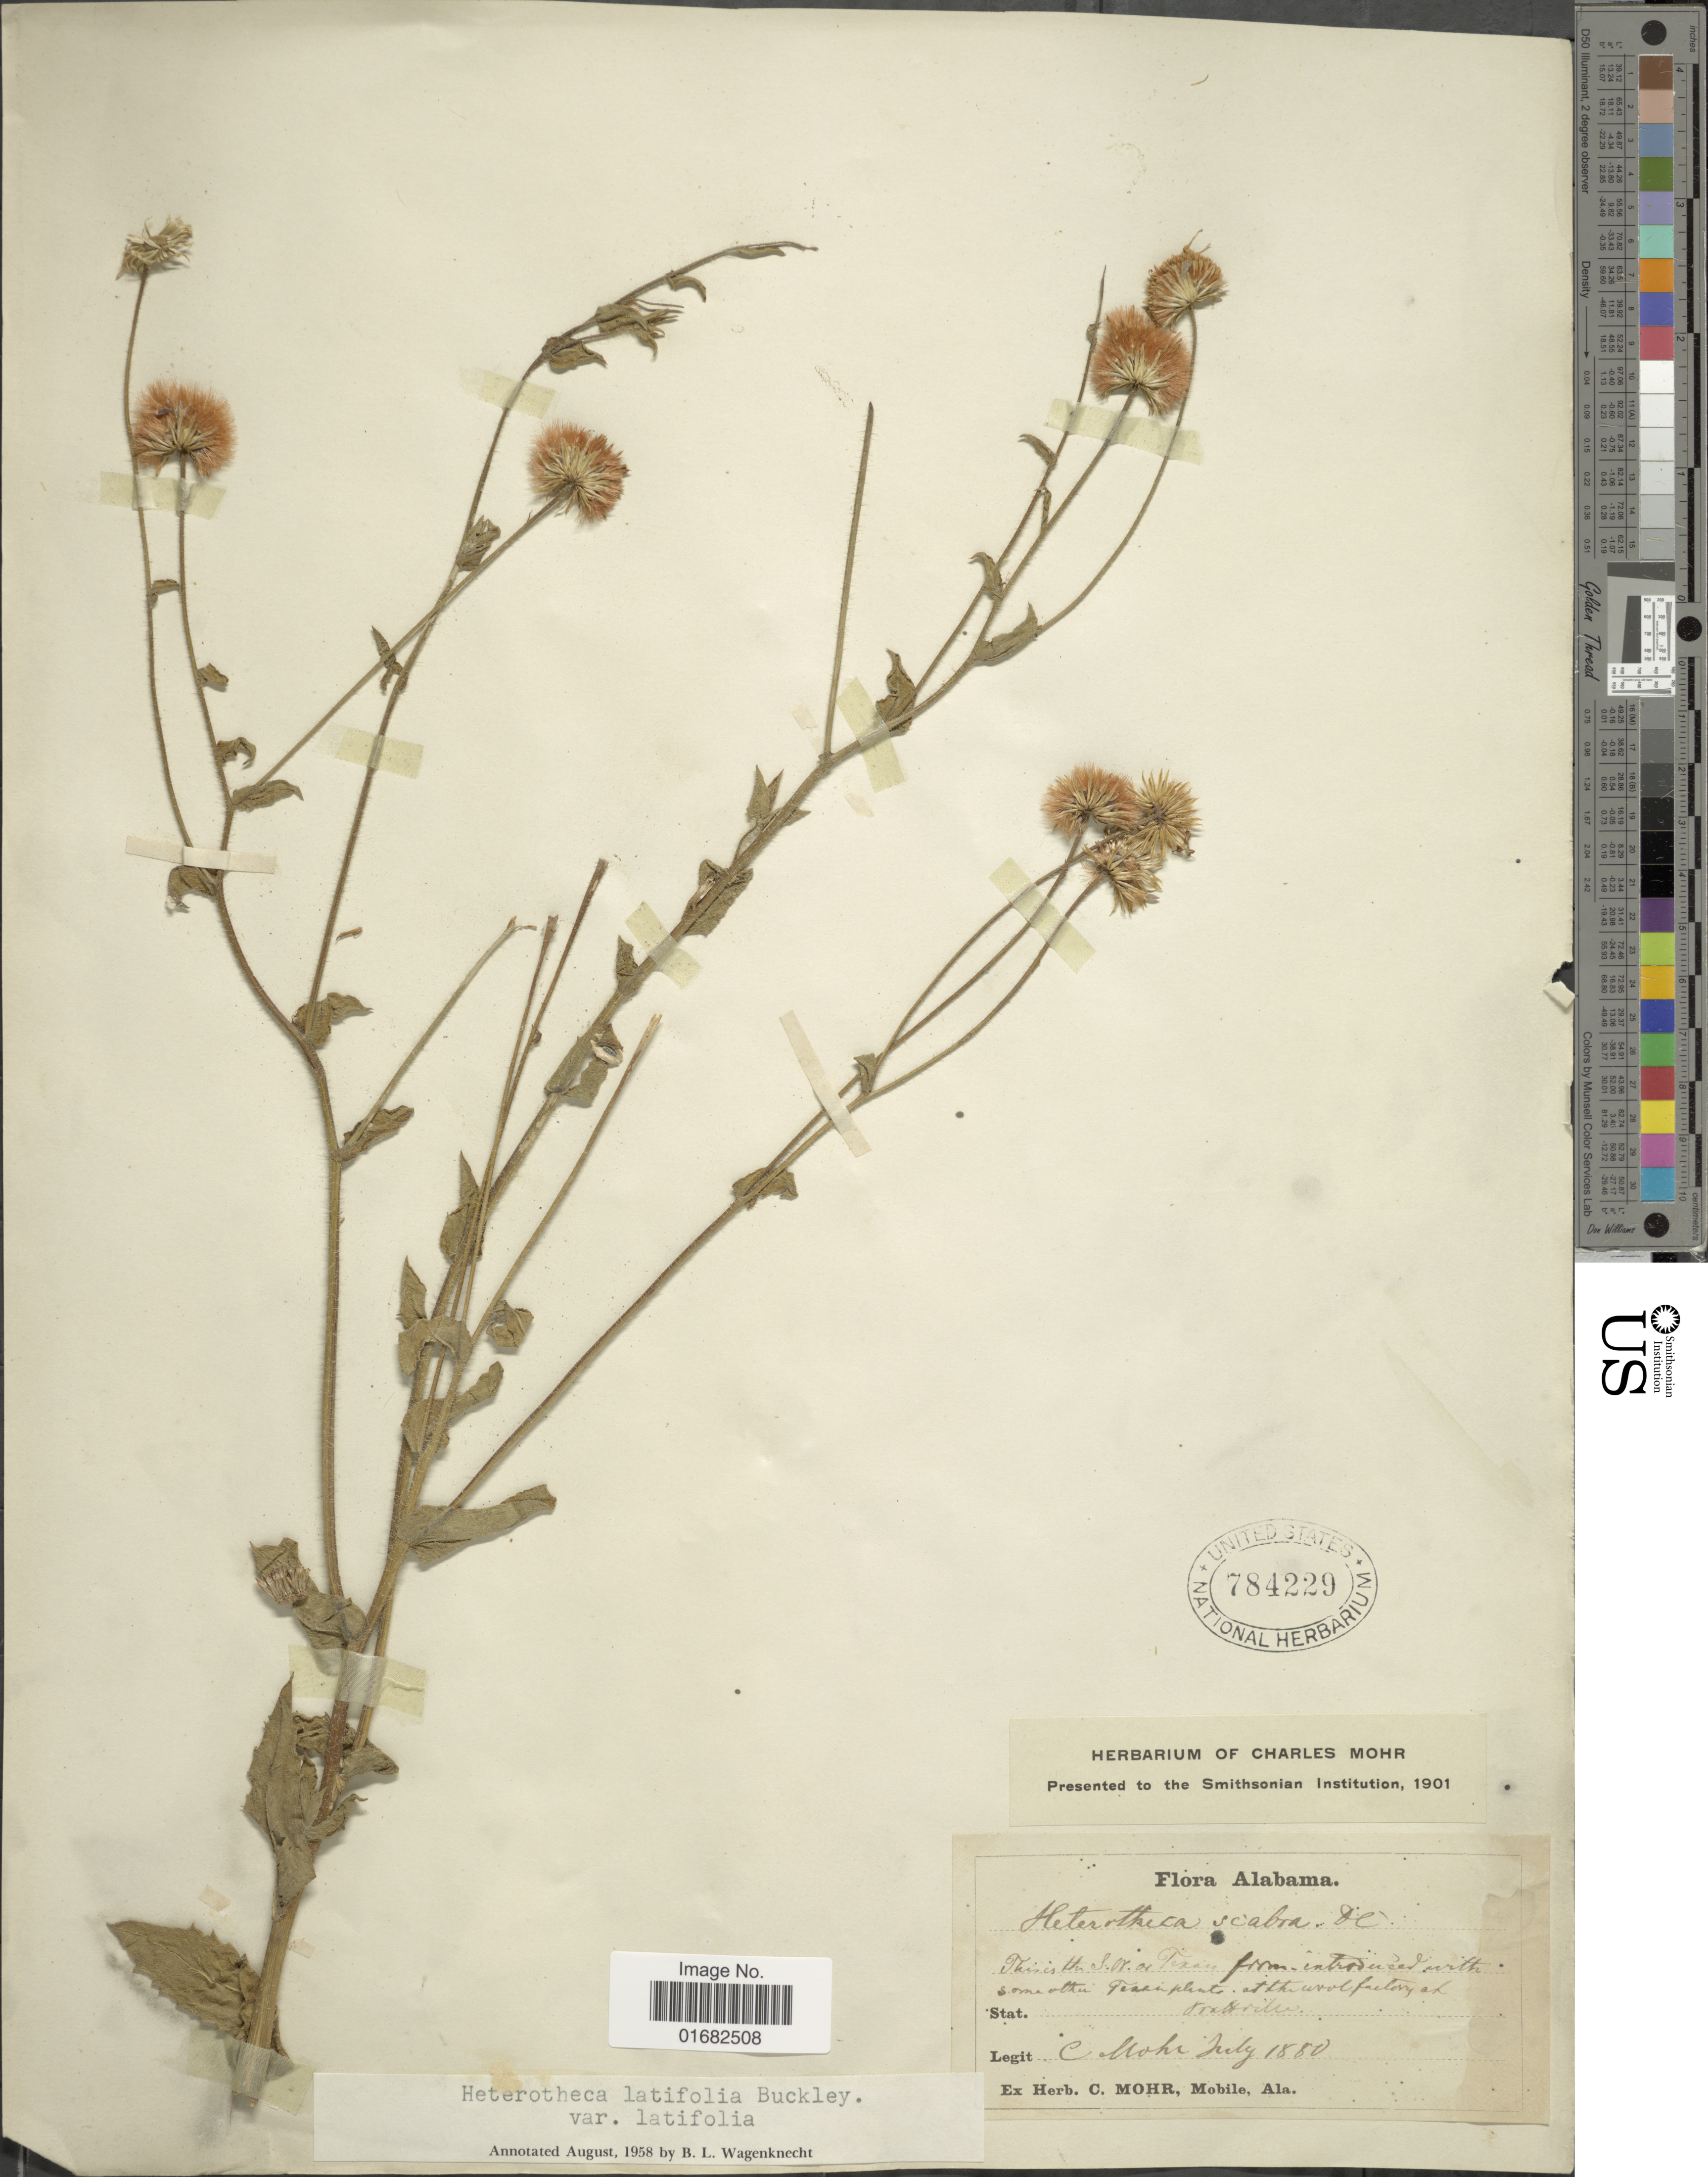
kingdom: Plantae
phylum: Tracheophyta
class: Magnoliopsida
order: Asterales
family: Asteraceae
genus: Heterotheca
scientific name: Heterotheca latifolia var. latifolia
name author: Buckley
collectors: C. T. Mohr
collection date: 1880-07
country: United States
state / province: Alabama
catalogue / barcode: US 784229